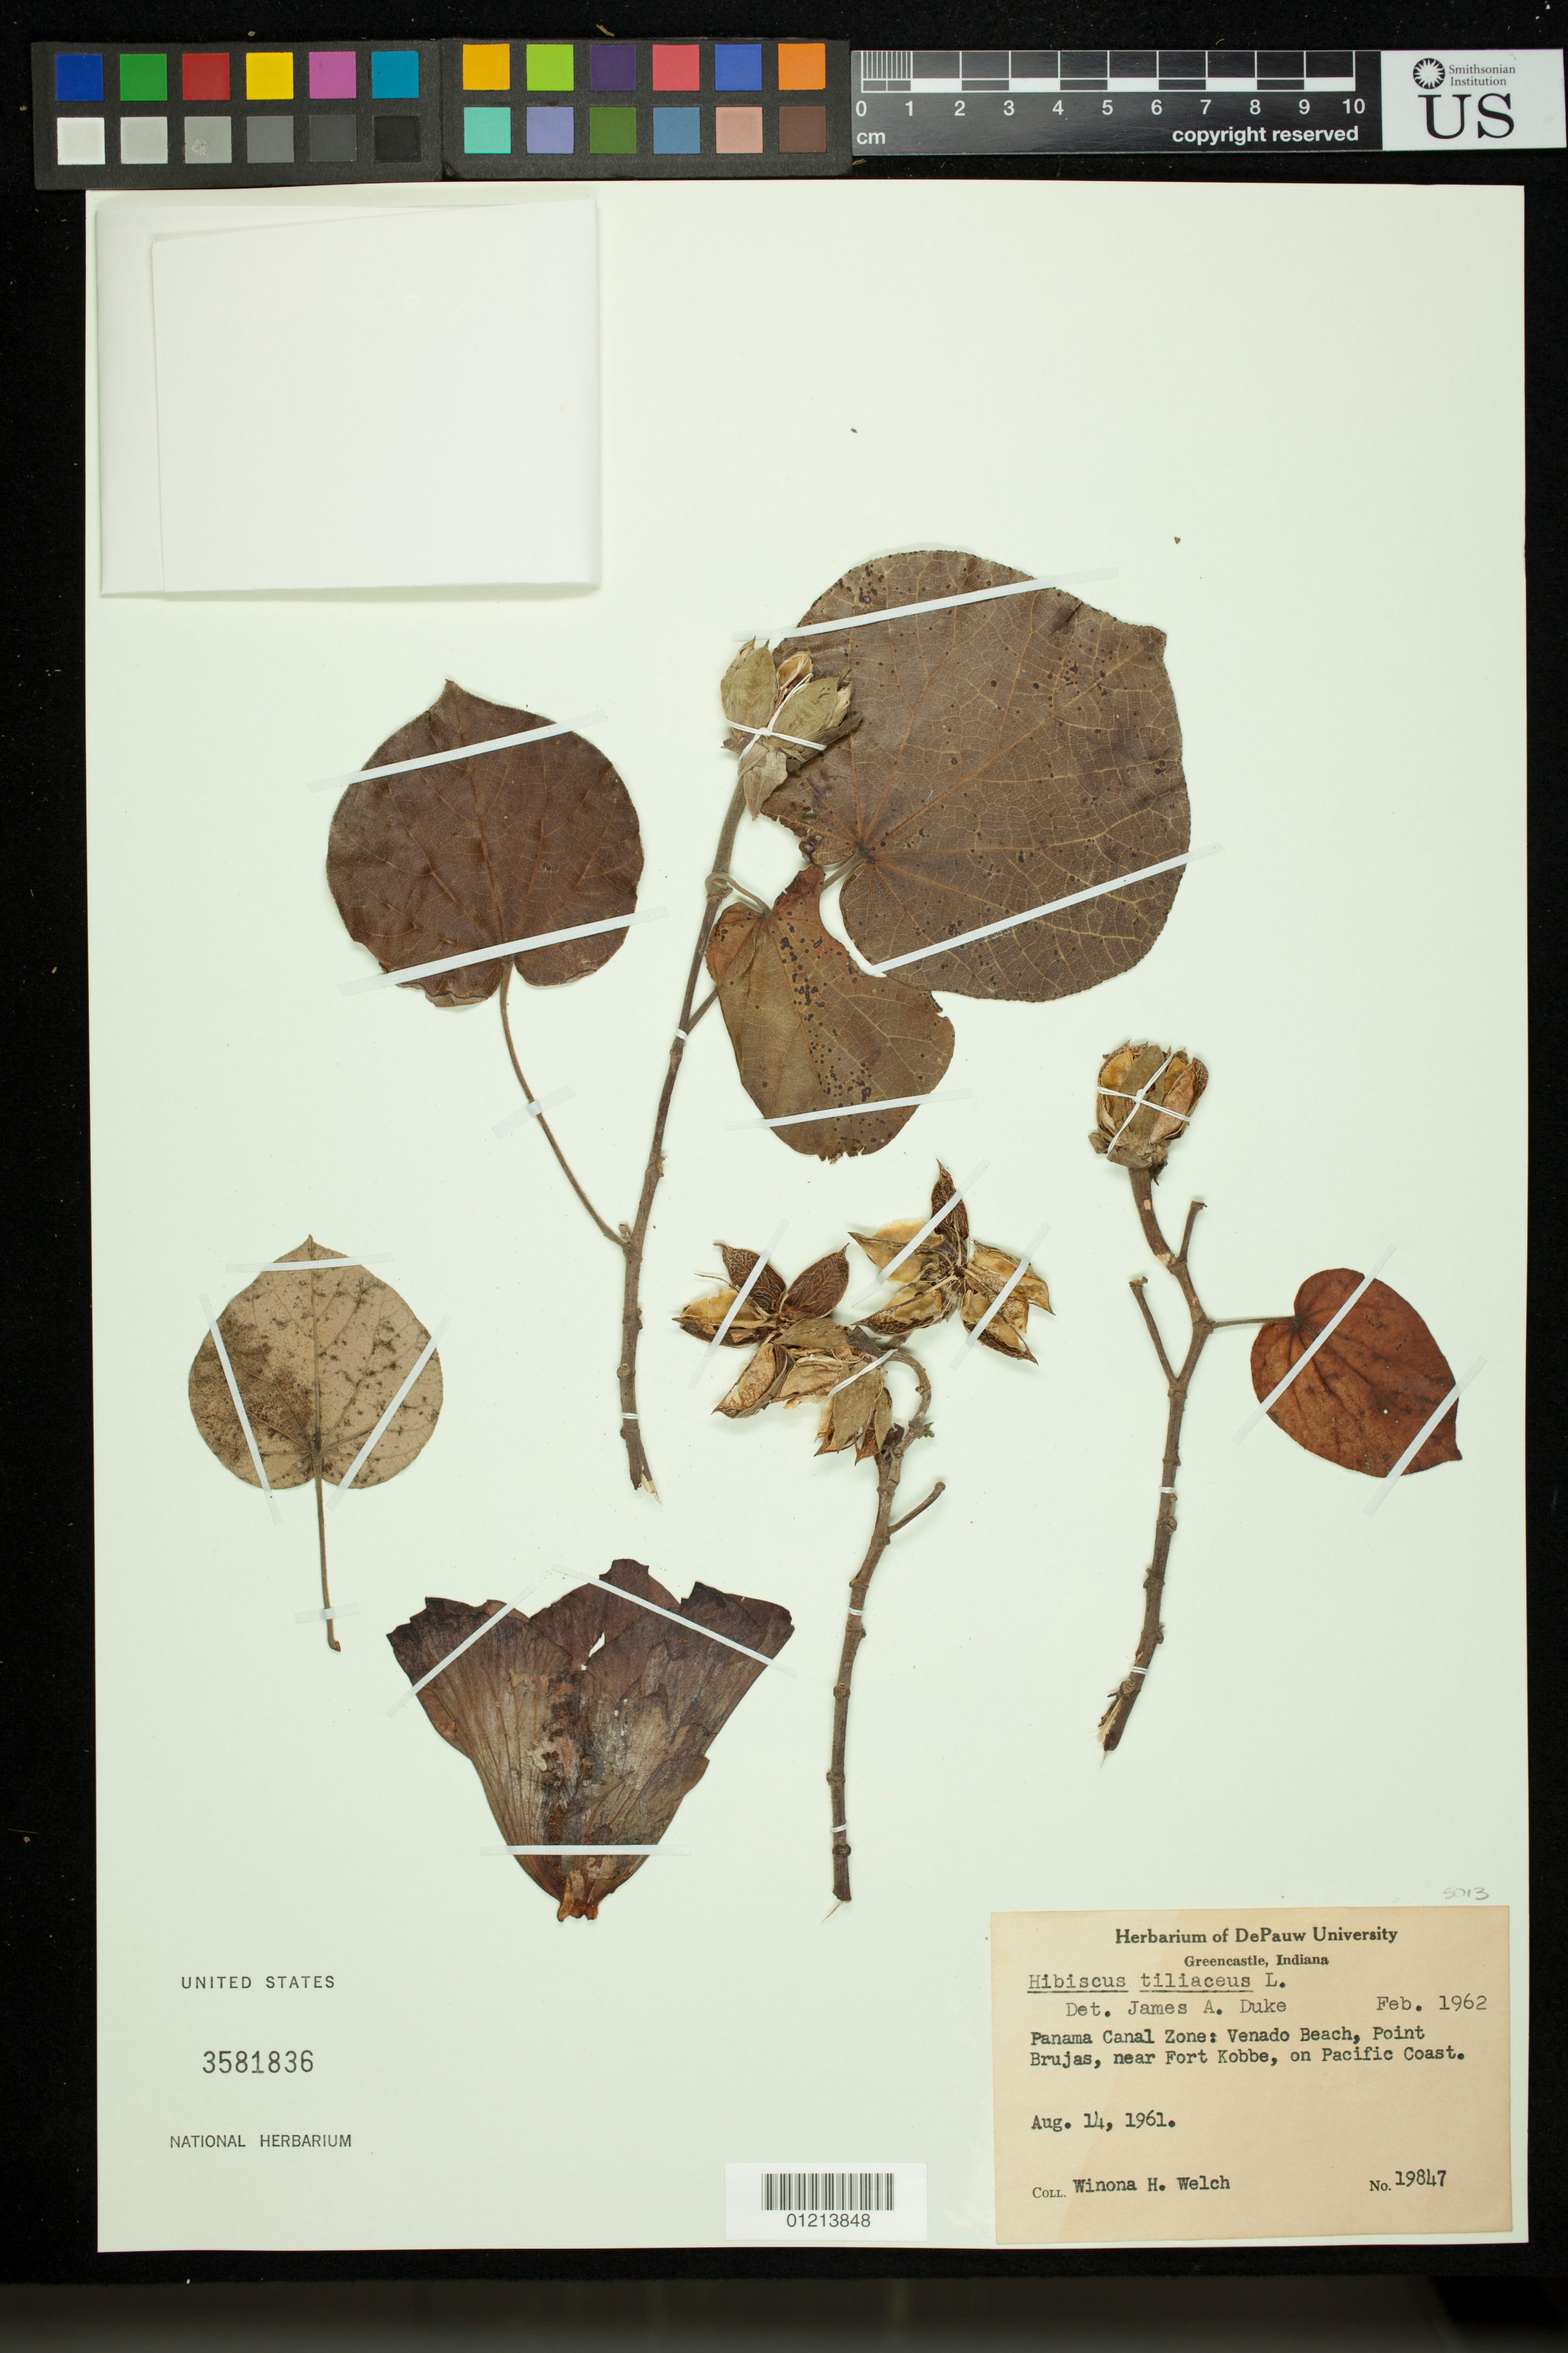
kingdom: Plantae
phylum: Tracheophyta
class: Magnoliopsida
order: Malvales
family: Malvaceae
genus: Talipariti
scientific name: Talipariti tiliaceum var. pernambucense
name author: (Arruda) Fryxell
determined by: Dorr, Laurence J., Curator (BOT), Smithsonian Institution - National Museum of Natural History (UNITED STATES)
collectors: W. H. Welch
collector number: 19847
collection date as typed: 14 Aug 1961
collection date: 1961-08-14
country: Panama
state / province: Panamá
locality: Panama Canal Zone: Venado Beach, Point Brujas, near Fort Kobbe, on Pacific Coast.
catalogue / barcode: US 3581836